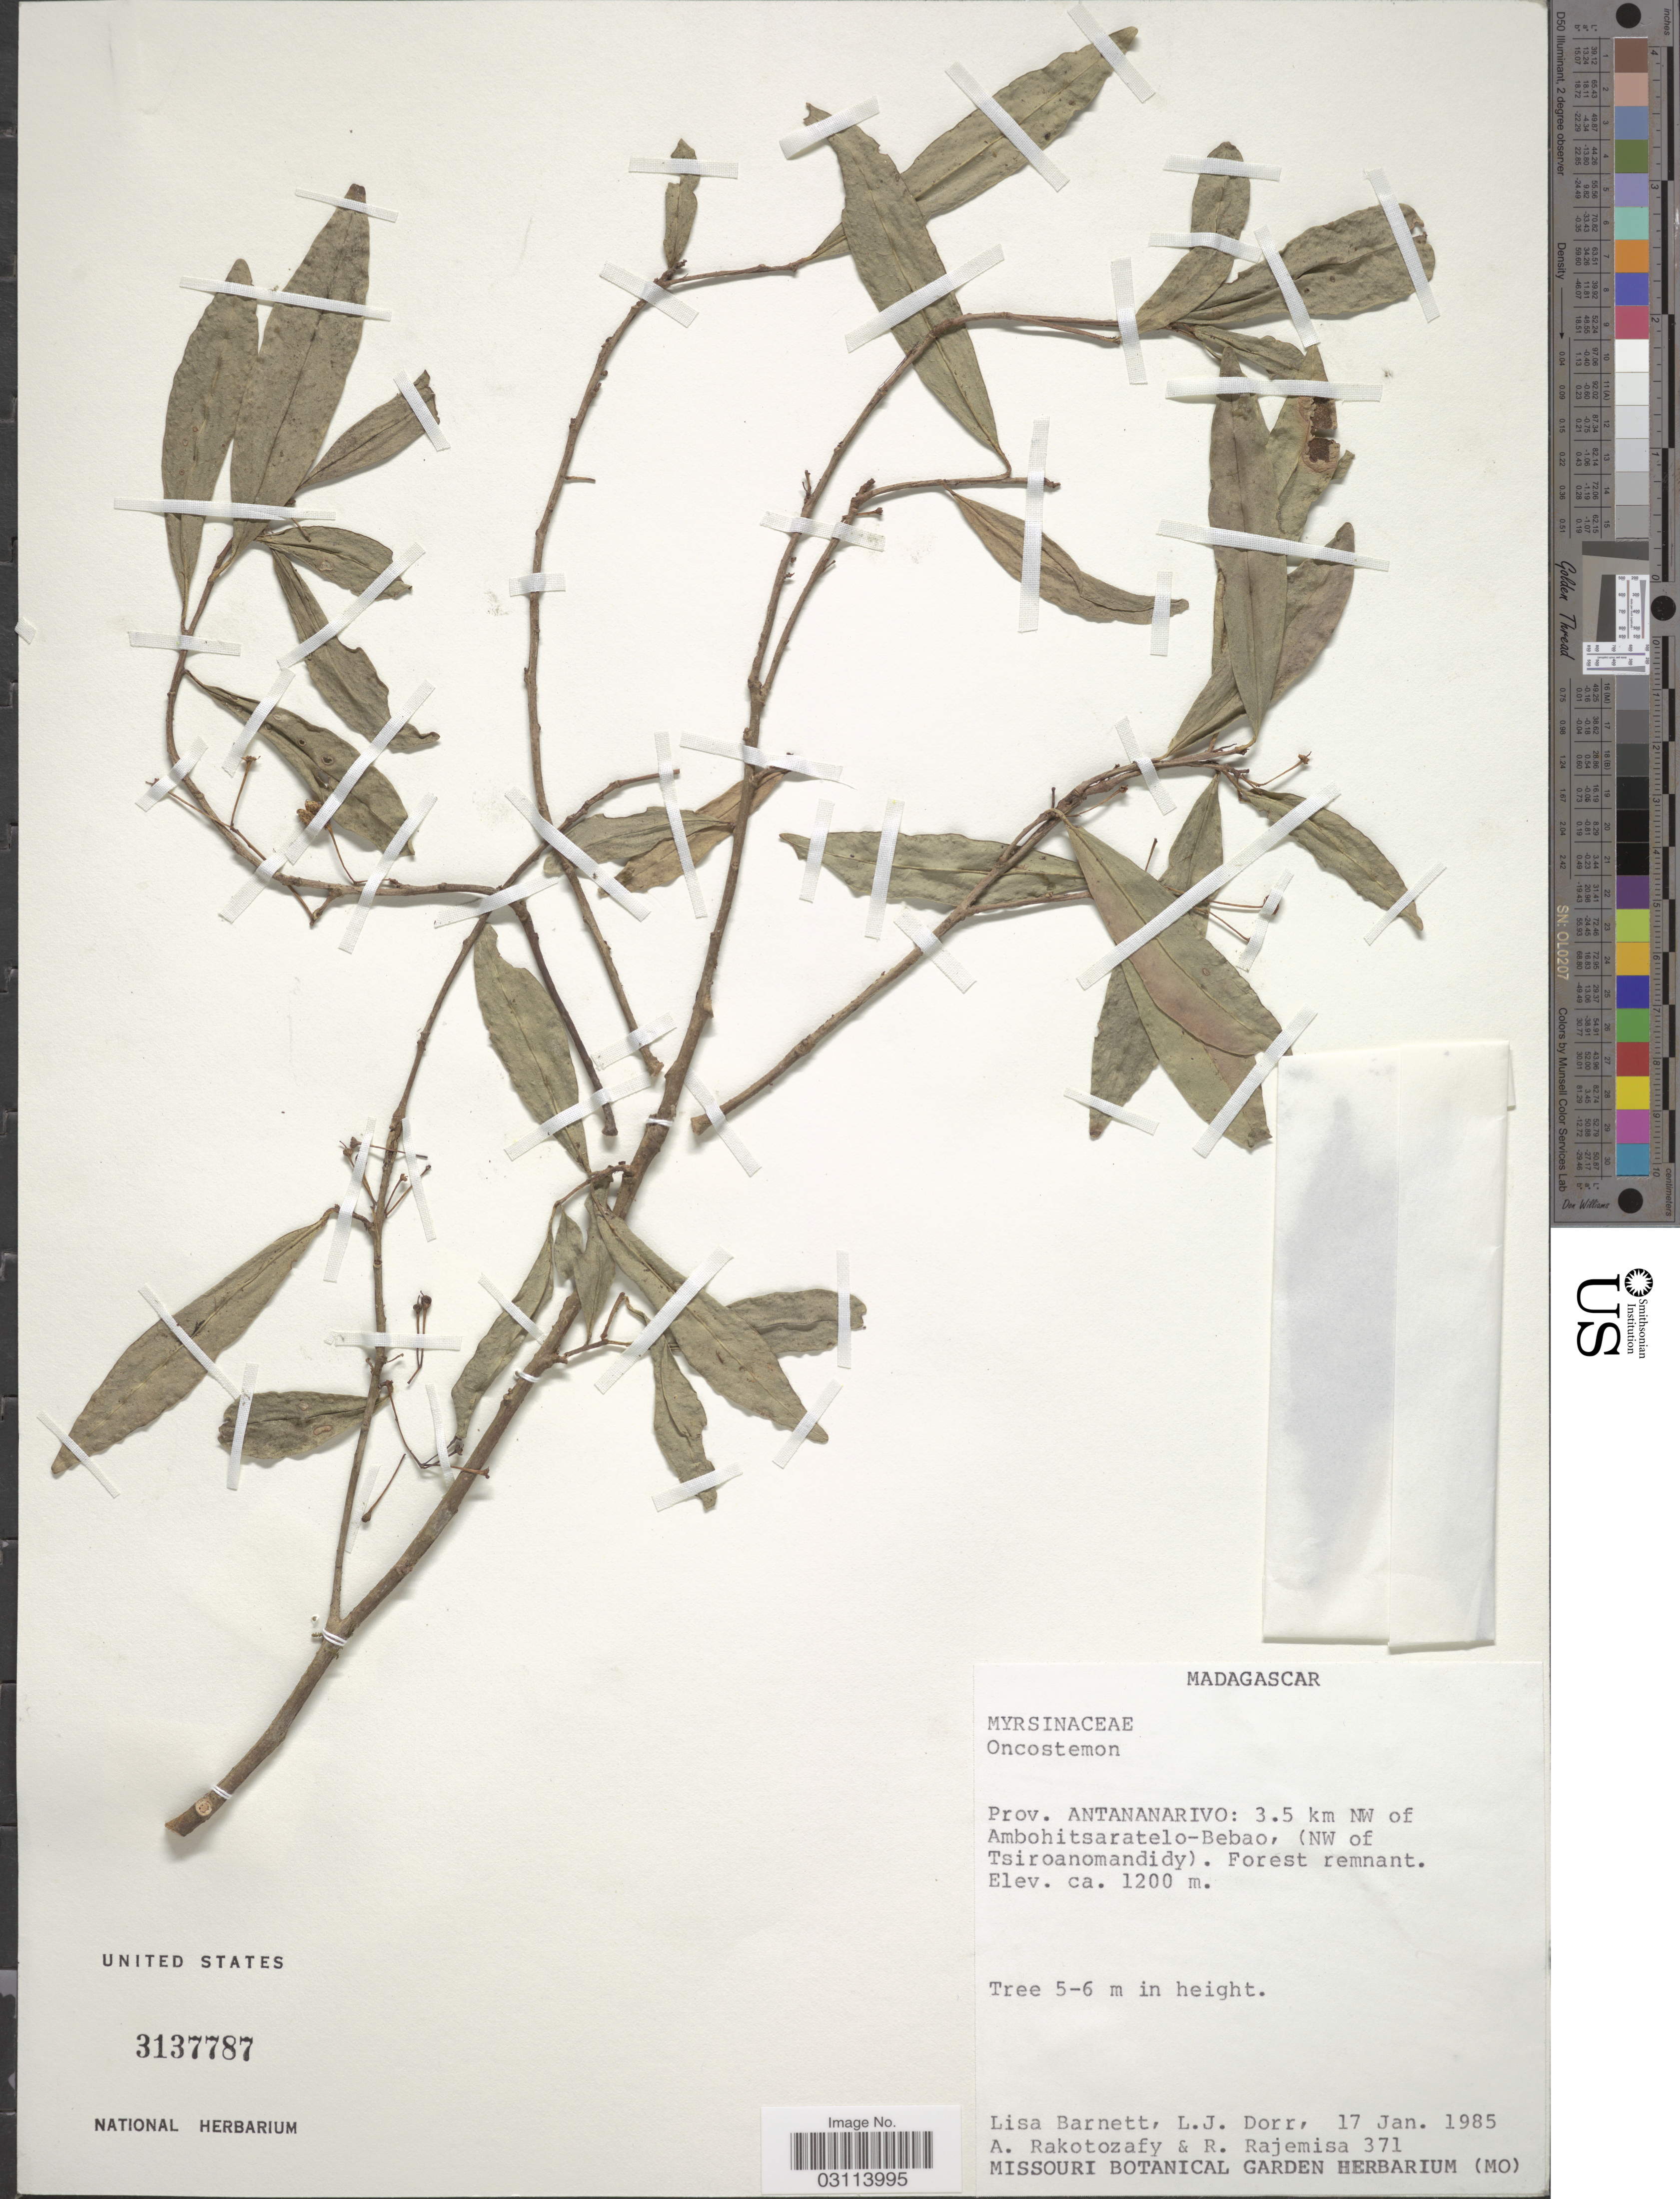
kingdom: Plantae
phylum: Tracheophyta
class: Magnoliopsida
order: Ericales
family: Primulaceae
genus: Oncostemon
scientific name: Oncostemon sp.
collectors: L. C. Barnett, L. J. Dorr, A. Rakotozafy & R. Rajemisa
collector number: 371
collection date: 1985-01-17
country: Madagascar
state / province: Bongolava / Menabe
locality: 3.5 km NW of Ambohitsaratelo-Bebao. (NW of Tsiroanomandidy).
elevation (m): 1200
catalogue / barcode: US 3137787